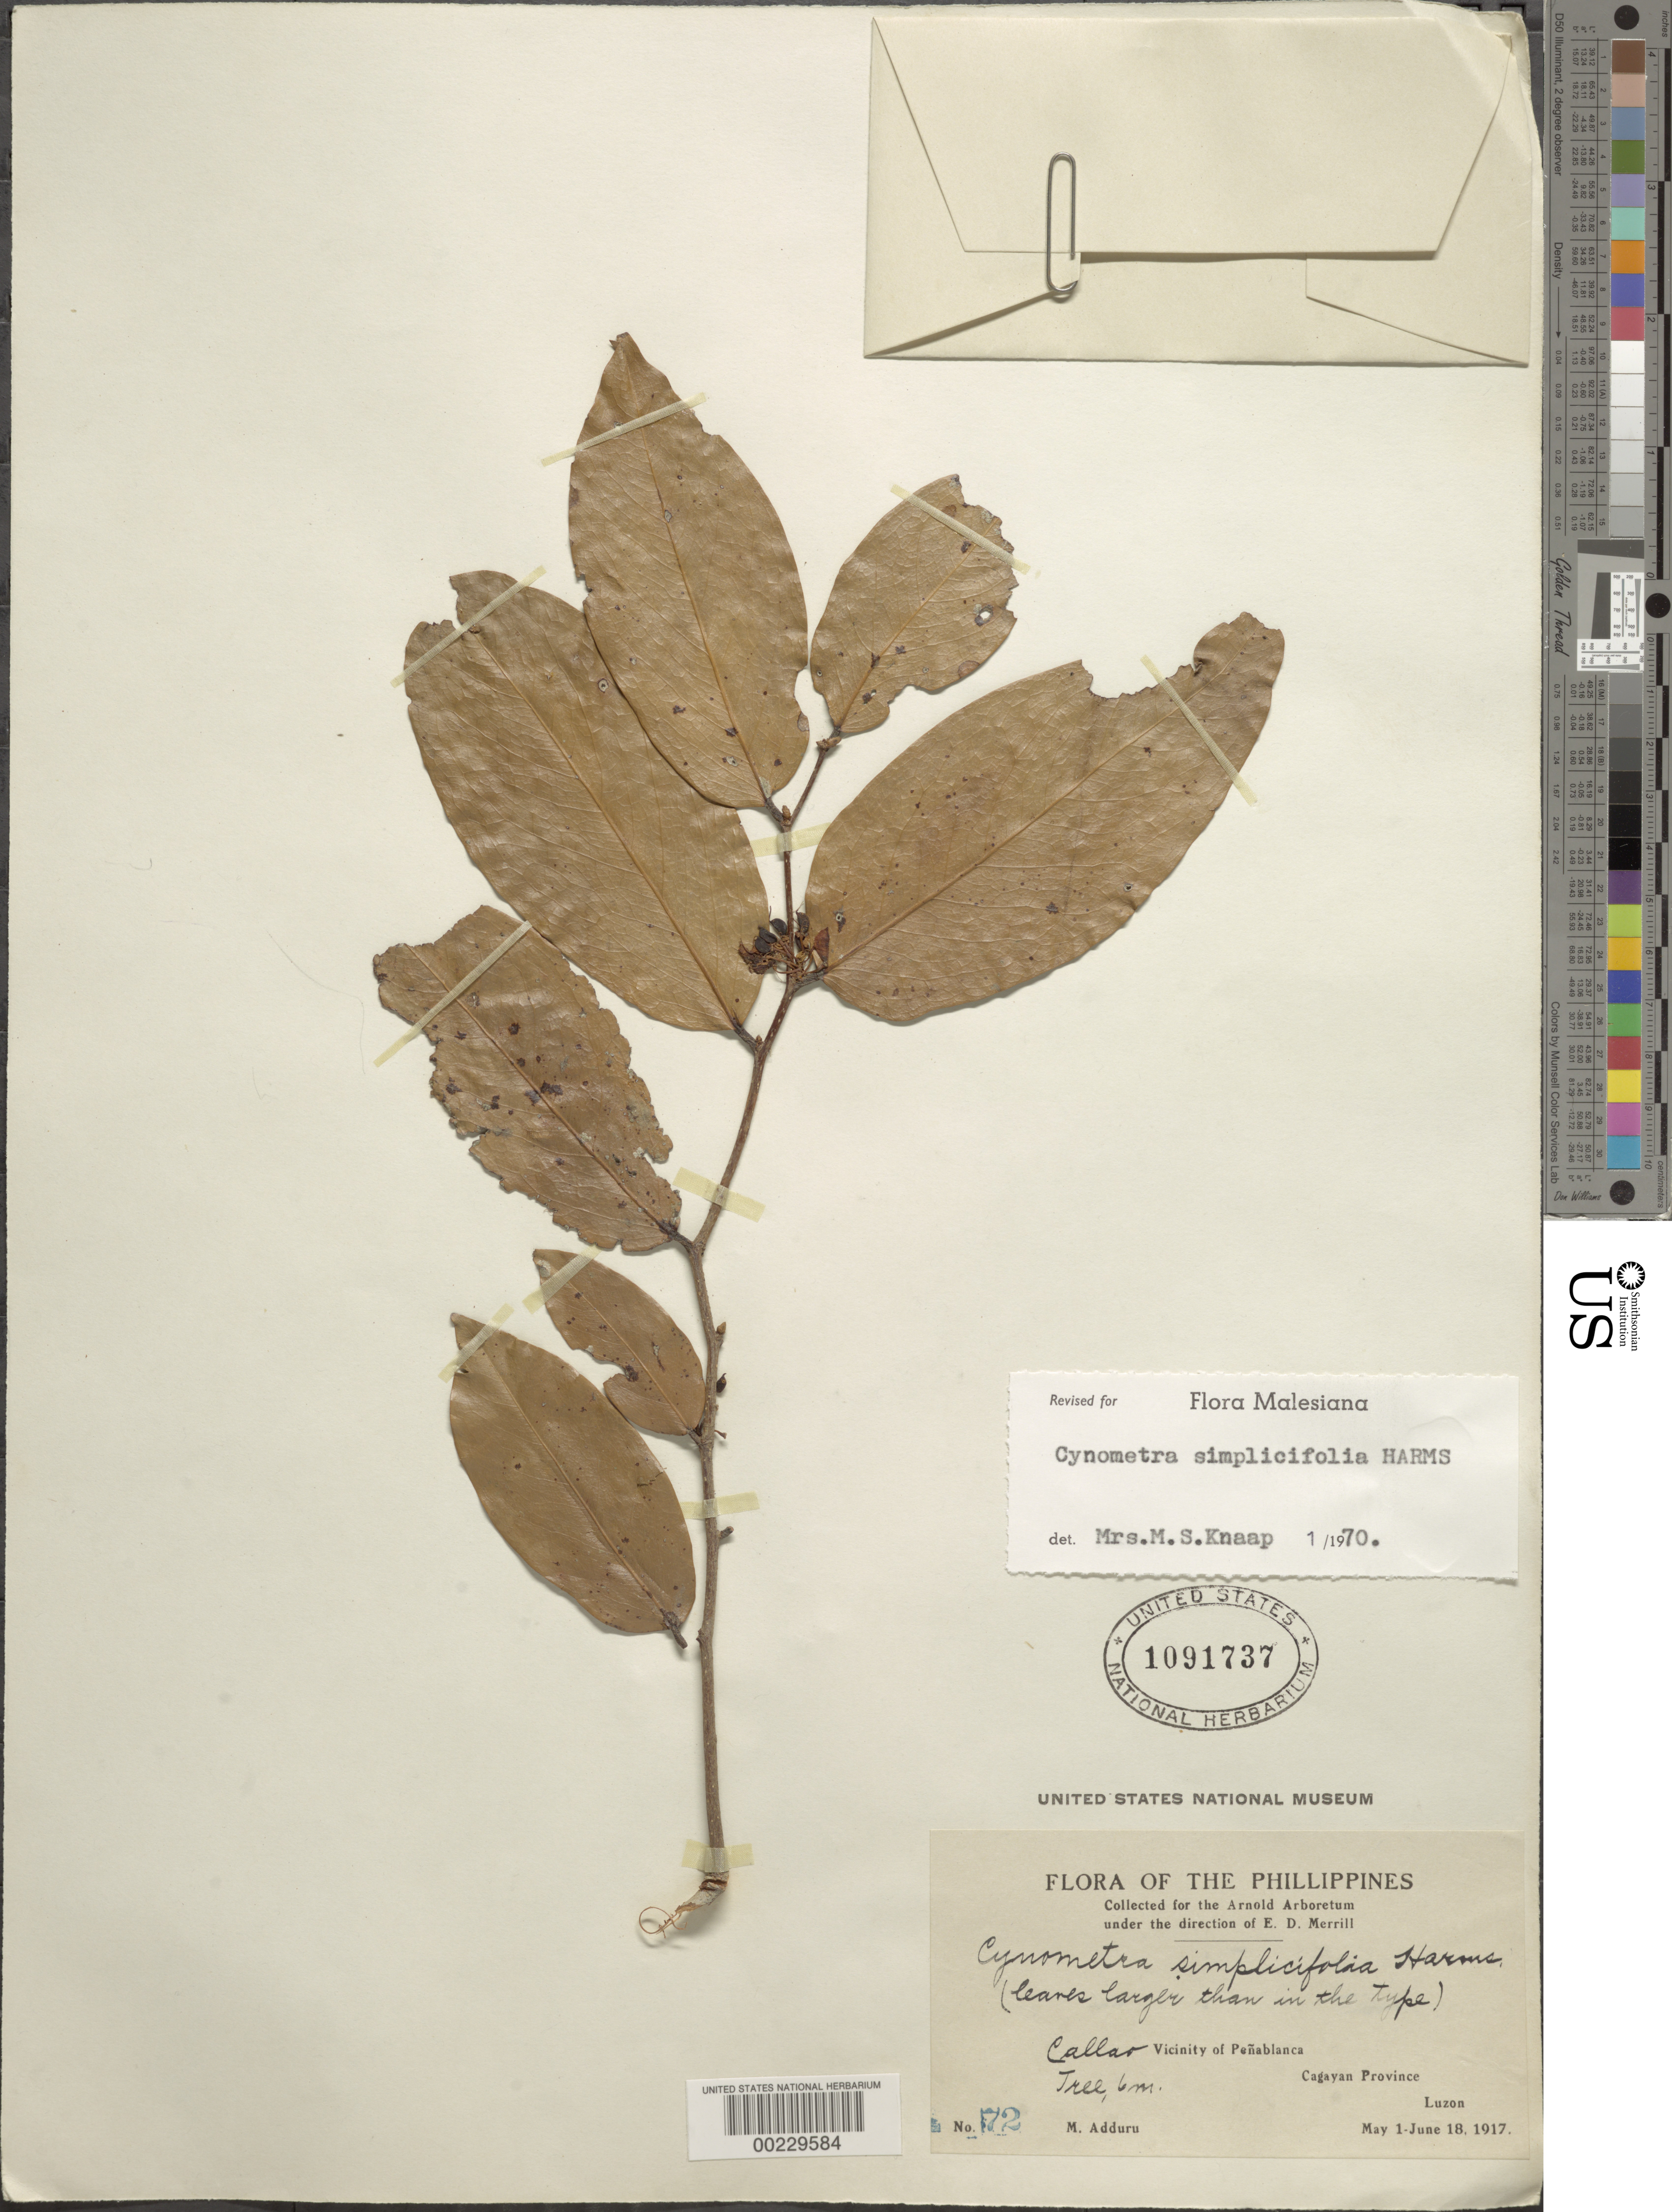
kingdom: Plantae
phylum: Tracheophyta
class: Magnoliopsida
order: Fabales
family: Fabaceae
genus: Cynometra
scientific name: Cynometra simplicifolia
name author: Harms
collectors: M. Adduru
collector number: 72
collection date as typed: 01 May 1917 to 18 Jun 1917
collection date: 1917-05-01/1917-06-18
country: Philippines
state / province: Cagayan Valley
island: Luzon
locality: Callao, vicinity of penablanca. Cagayan.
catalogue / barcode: US 1091737